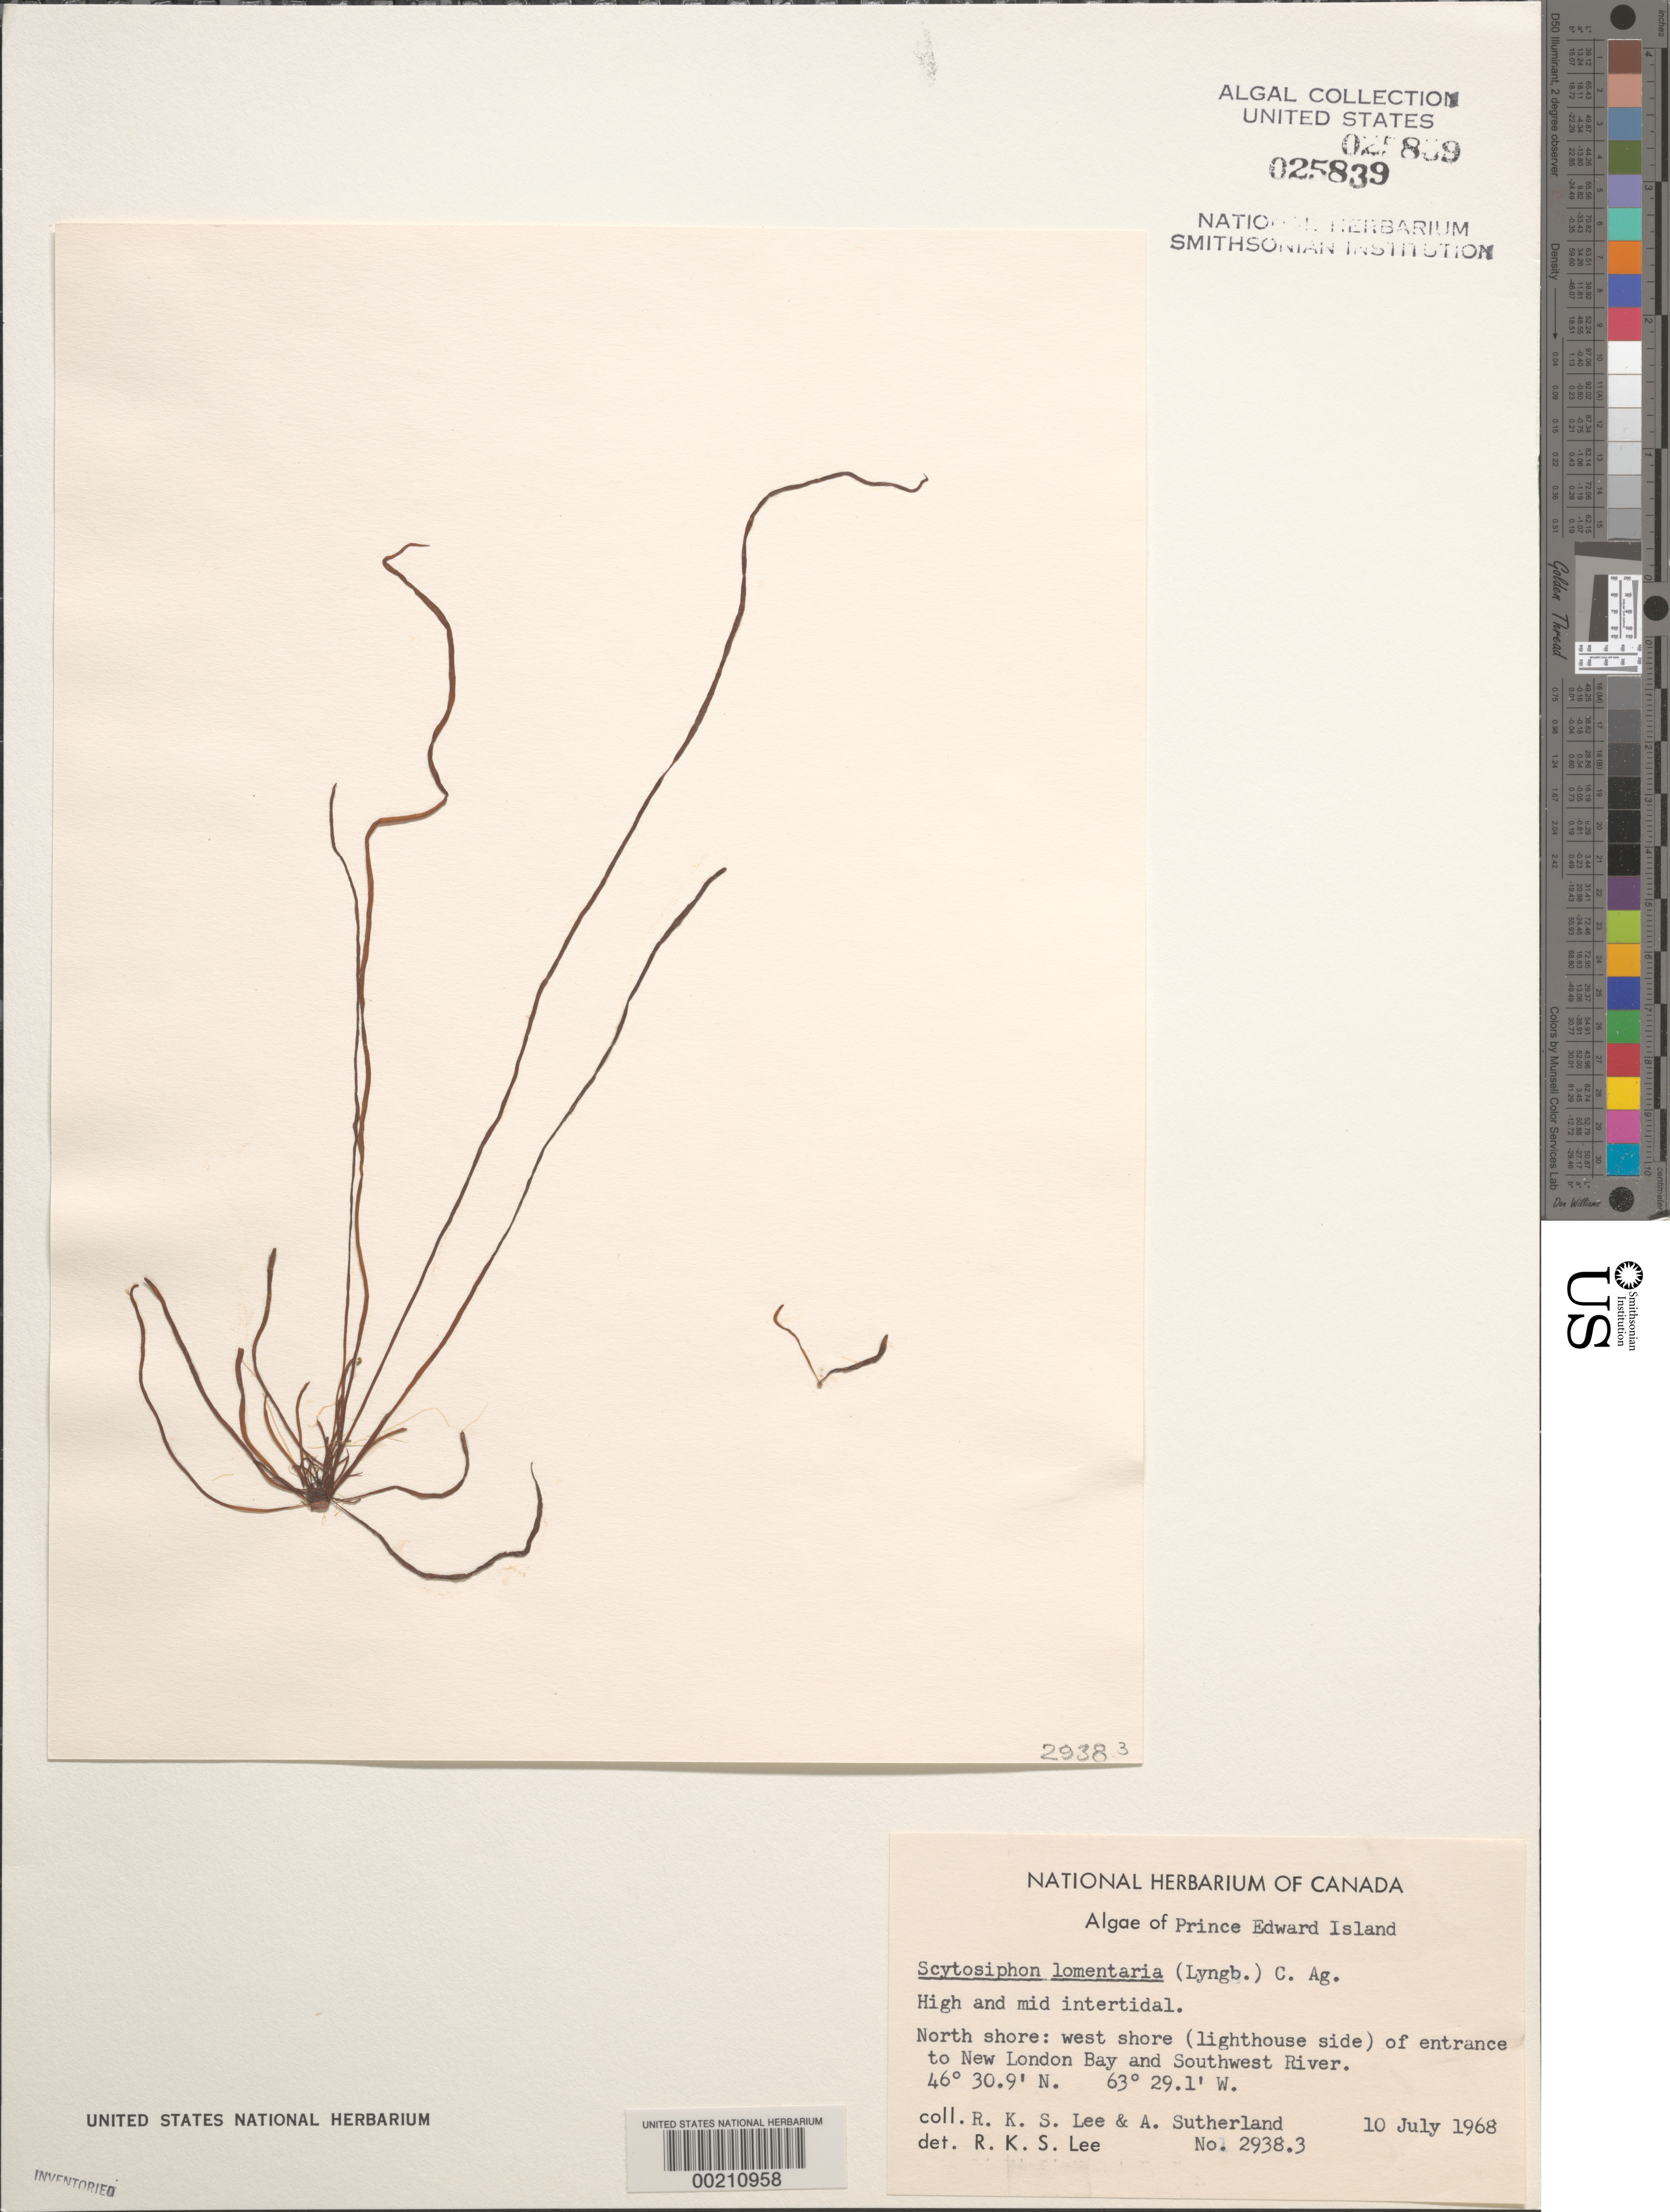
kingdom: Chromista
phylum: Ochrophyta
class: Phaeophyceae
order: Scytosiphonales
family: Scytosiphonaceae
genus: Scytosiphon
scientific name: Scytosiphon lomentaria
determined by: Lee, R. K. S.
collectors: R. Lee & A. Sutherland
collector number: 2938.3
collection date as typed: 10 Jul 1968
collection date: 1968-07-10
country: Canada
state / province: Prince Edward Island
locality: New london bay entrance and southwest river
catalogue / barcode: US 25839